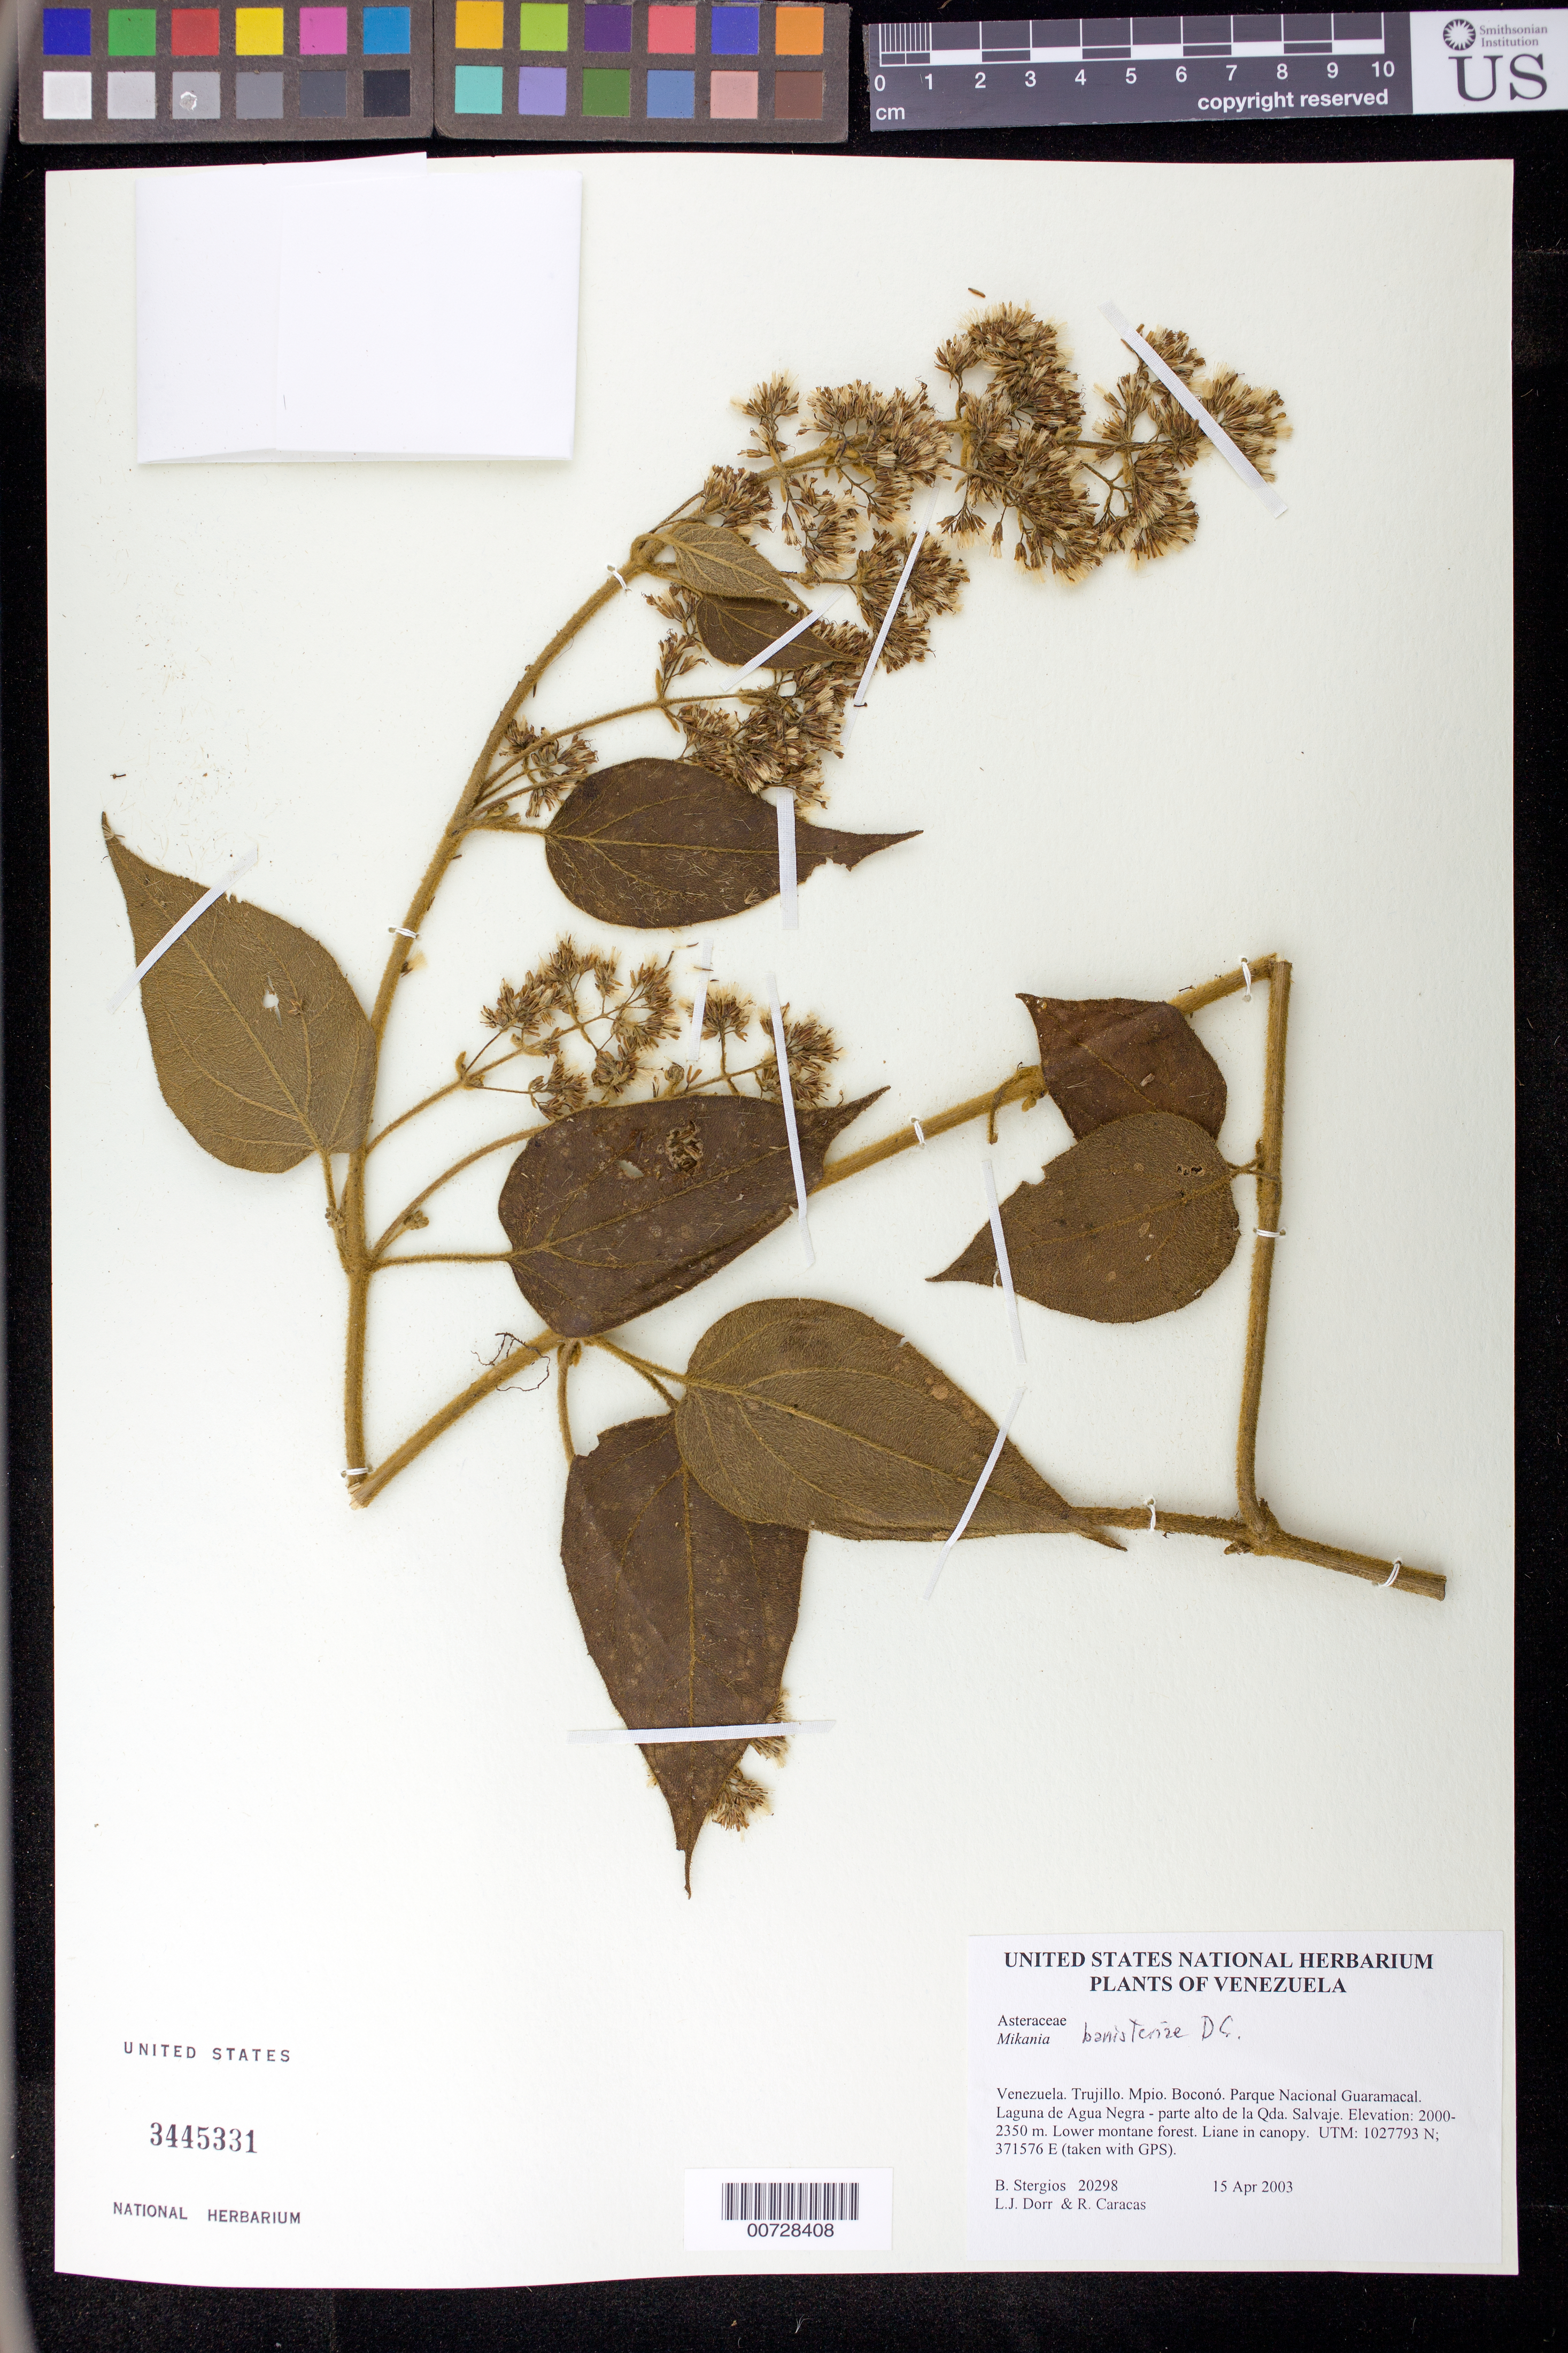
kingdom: Plantae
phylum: Tracheophyta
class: Magnoliopsida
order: Asterales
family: Asteraceae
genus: Mikania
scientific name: Mikania banisteriae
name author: DC.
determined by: Robinson, Harold E., (US)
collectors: B. G. Stergios, L. J. Dorr & R. Caracas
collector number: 20298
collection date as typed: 15 Apr 2003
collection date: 2003-04-15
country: Venezuela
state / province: Trujillo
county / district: Boconó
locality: Parque Nacional Guaramacal, Laguna de Agua Negra - parte alto de la Qda. Salvaje.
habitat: Lower montane forest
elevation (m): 2000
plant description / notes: PORT, US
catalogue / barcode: US 3445331